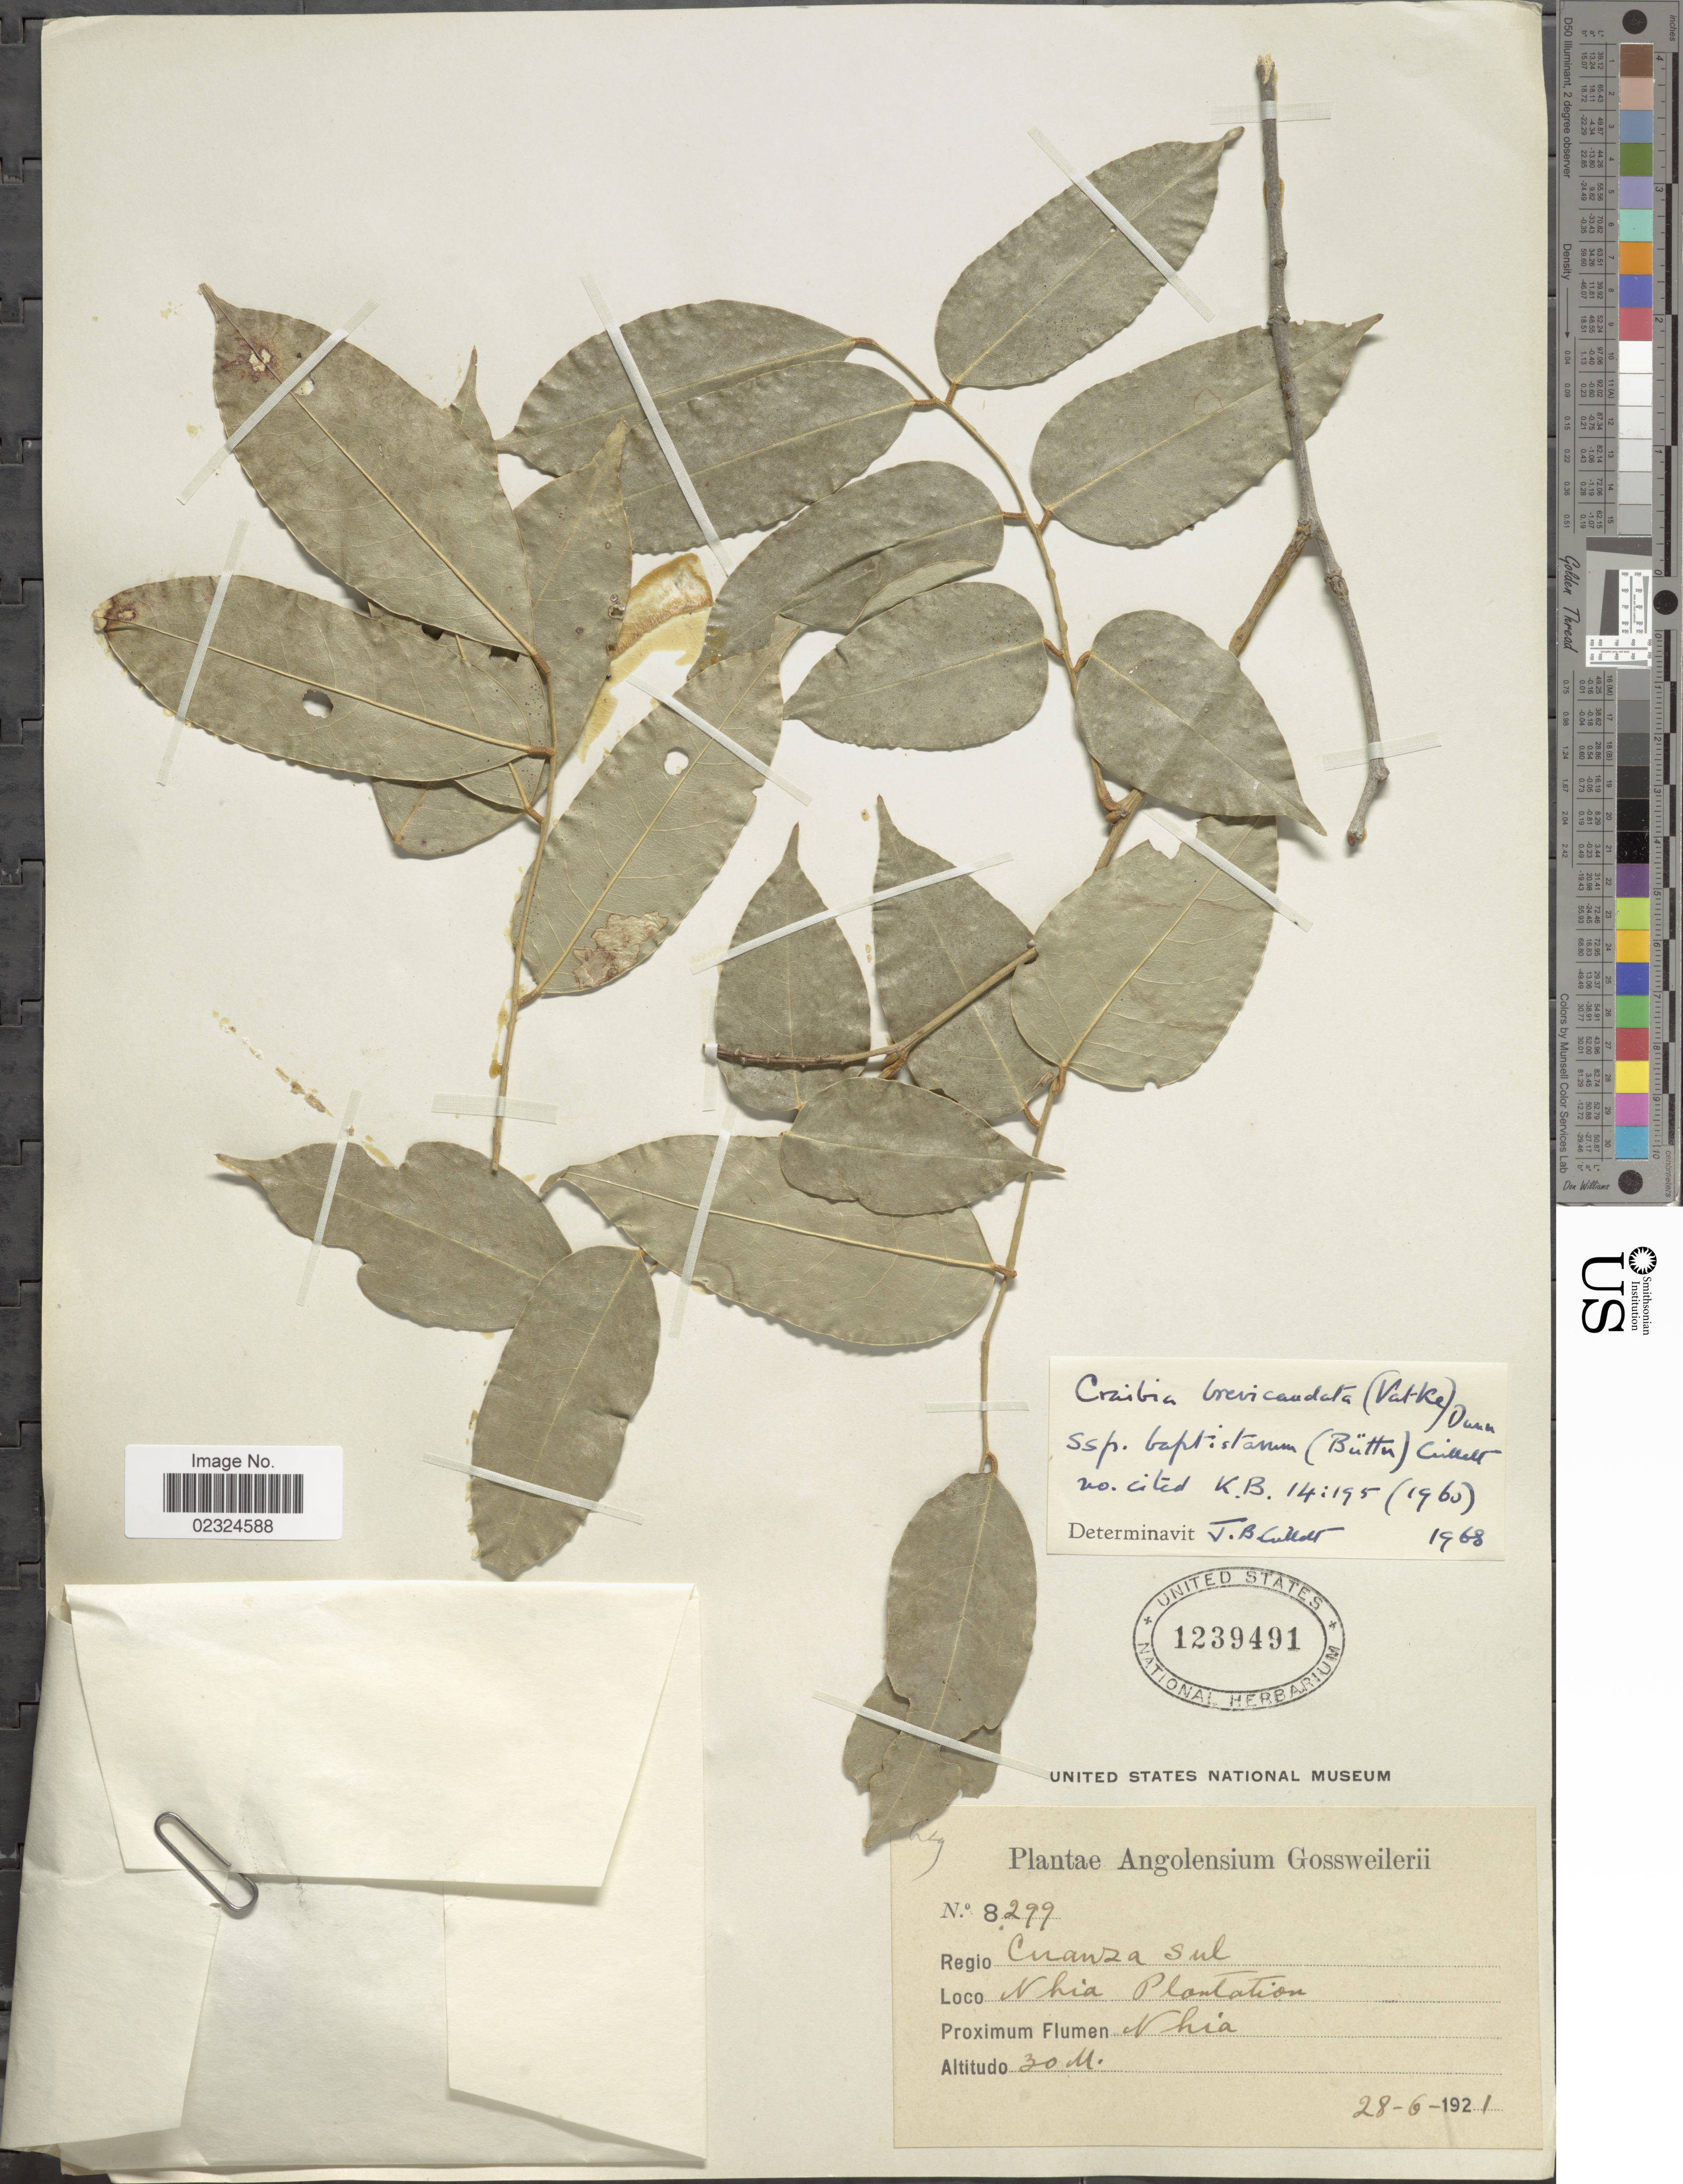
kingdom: Plantae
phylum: Tracheophyta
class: Magnoliopsida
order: Fabales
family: Fabaceae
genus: Craibia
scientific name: Craibia brevicaudata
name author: (Vatke) Dunn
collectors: -. Gossweiler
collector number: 8299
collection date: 1921-06-28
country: Angola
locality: Angolensium. Nhia Plantation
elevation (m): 30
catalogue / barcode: US 1239491